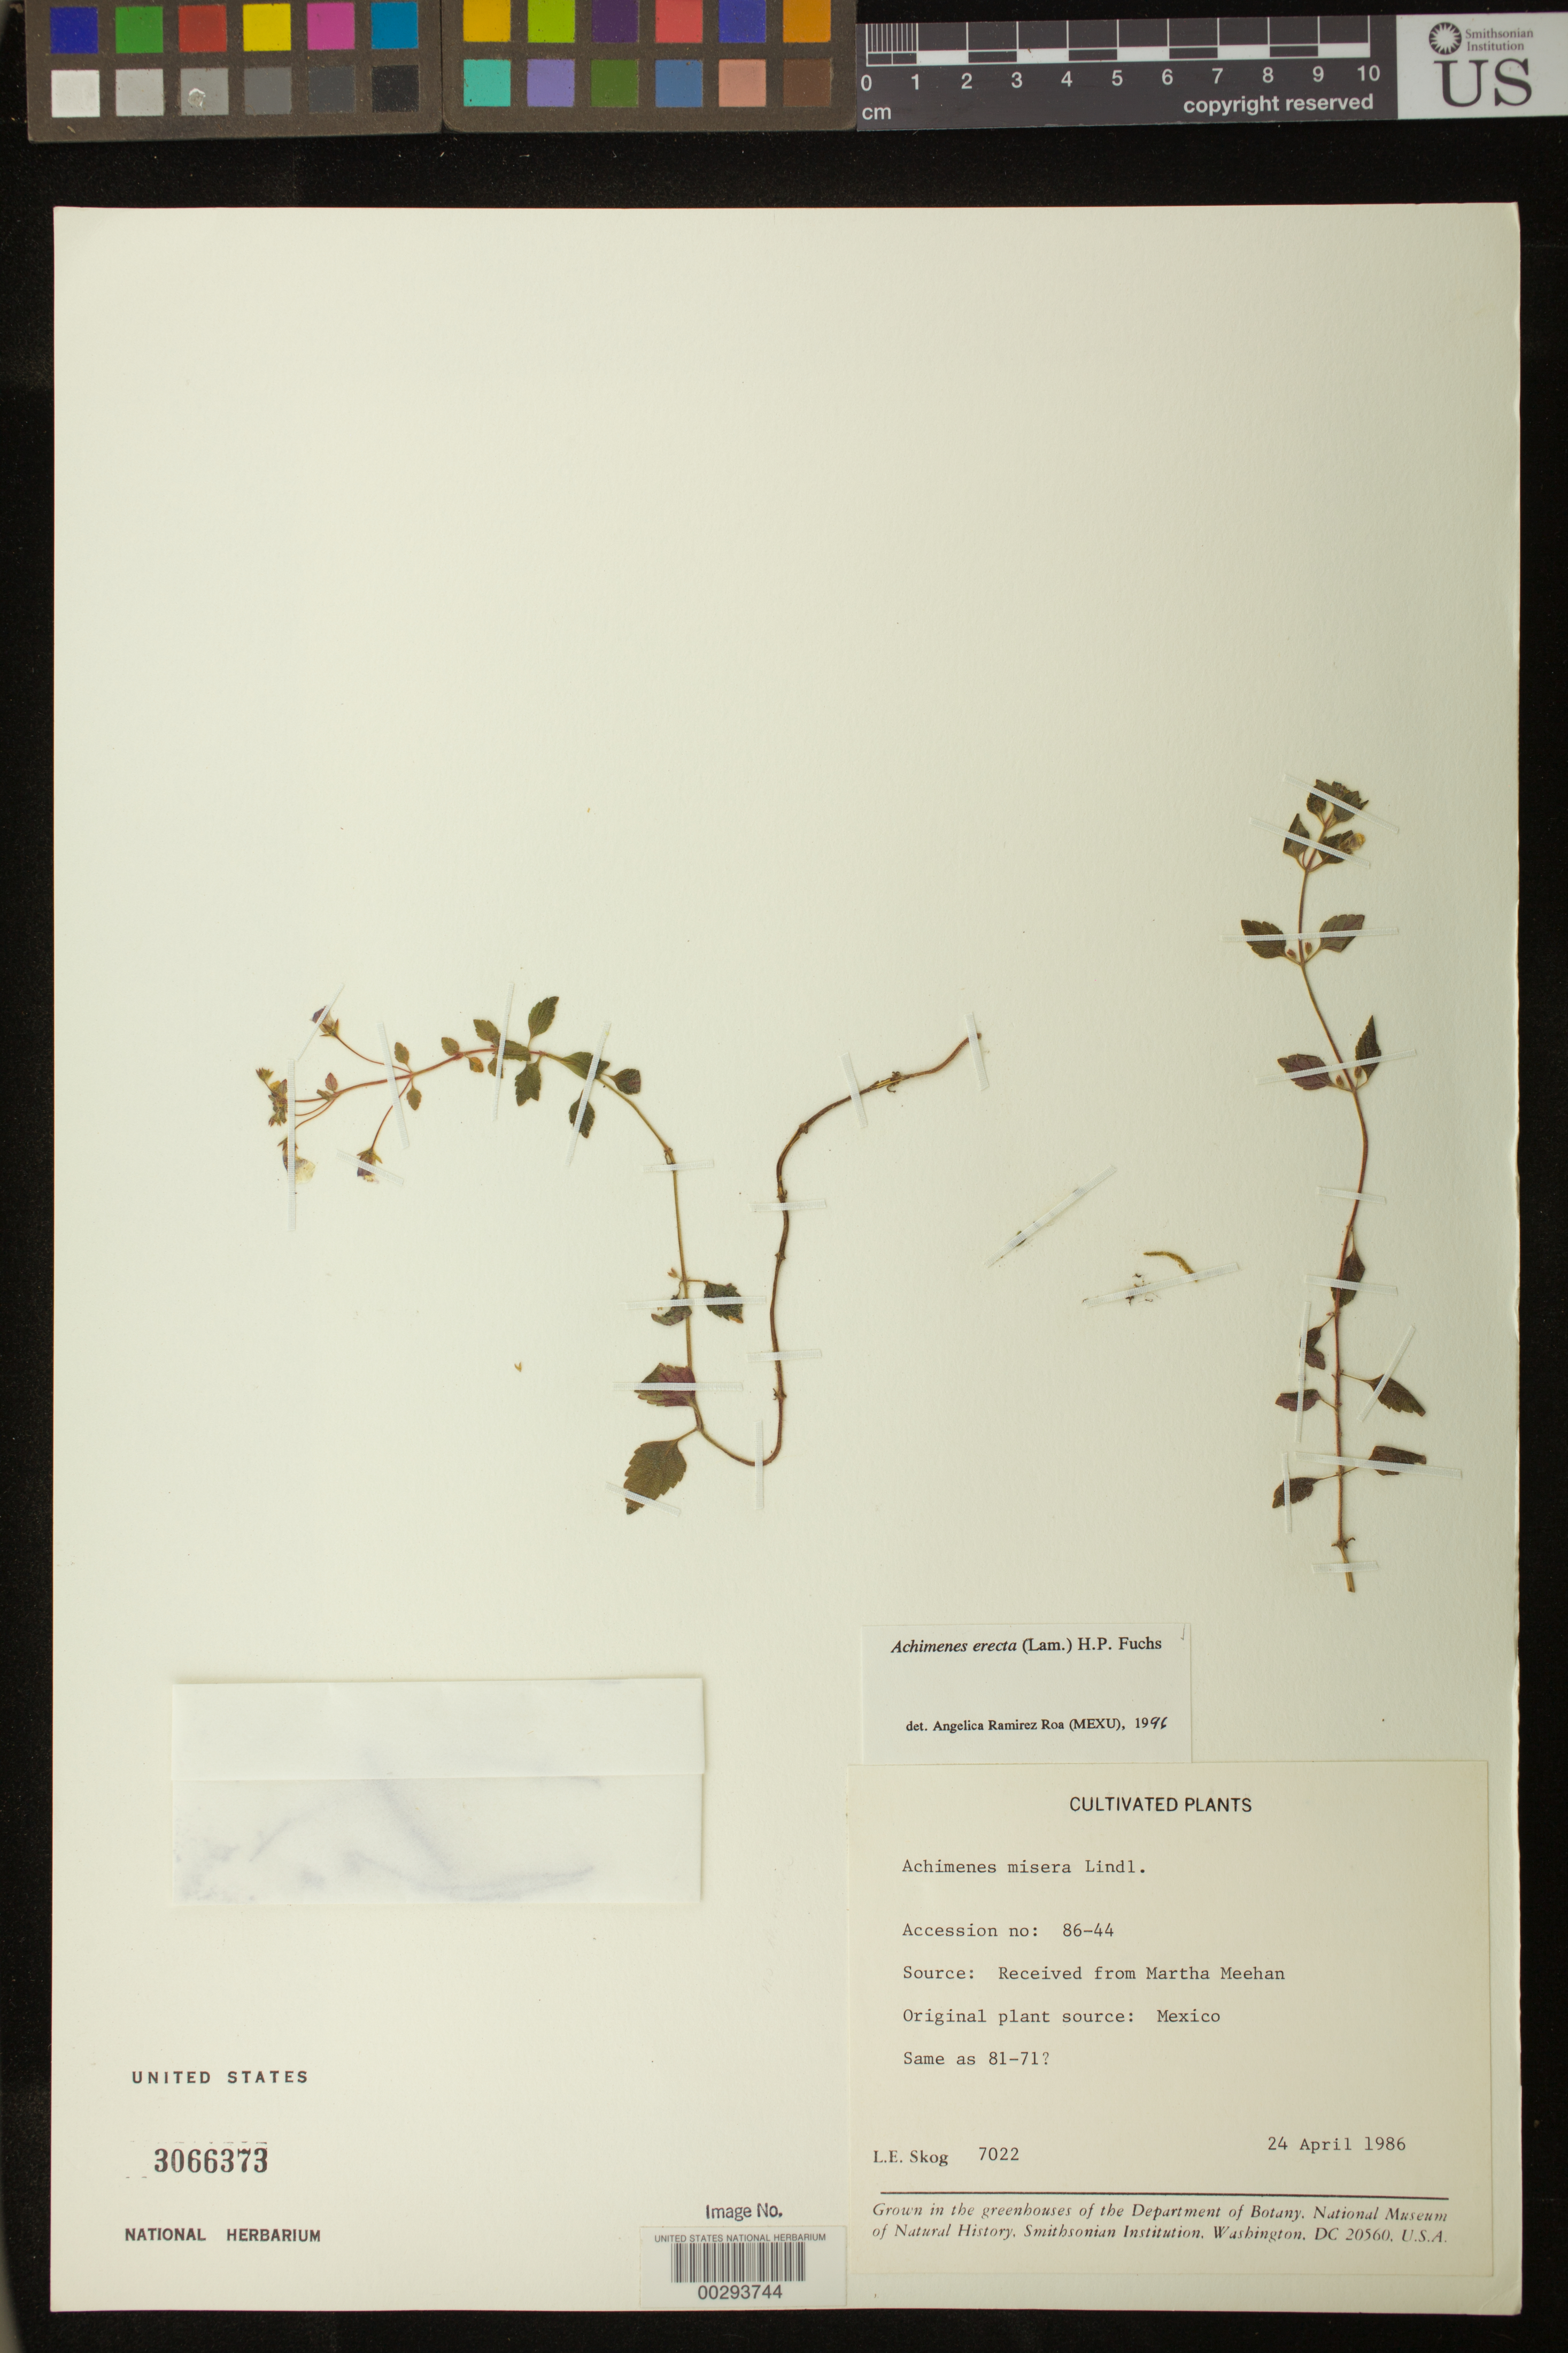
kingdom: Plantae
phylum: Tracheophyta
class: Magnoliopsida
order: Lamiales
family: Gesneriaceae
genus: Achimenes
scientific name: Achimenes erecta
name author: (Lam.) H.P. Fuchs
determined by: Ramírez-Roa, A.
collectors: L. E. Skog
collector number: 7022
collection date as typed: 24 Apr 1986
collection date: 1986-04-24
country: Mexico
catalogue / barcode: US 3066373